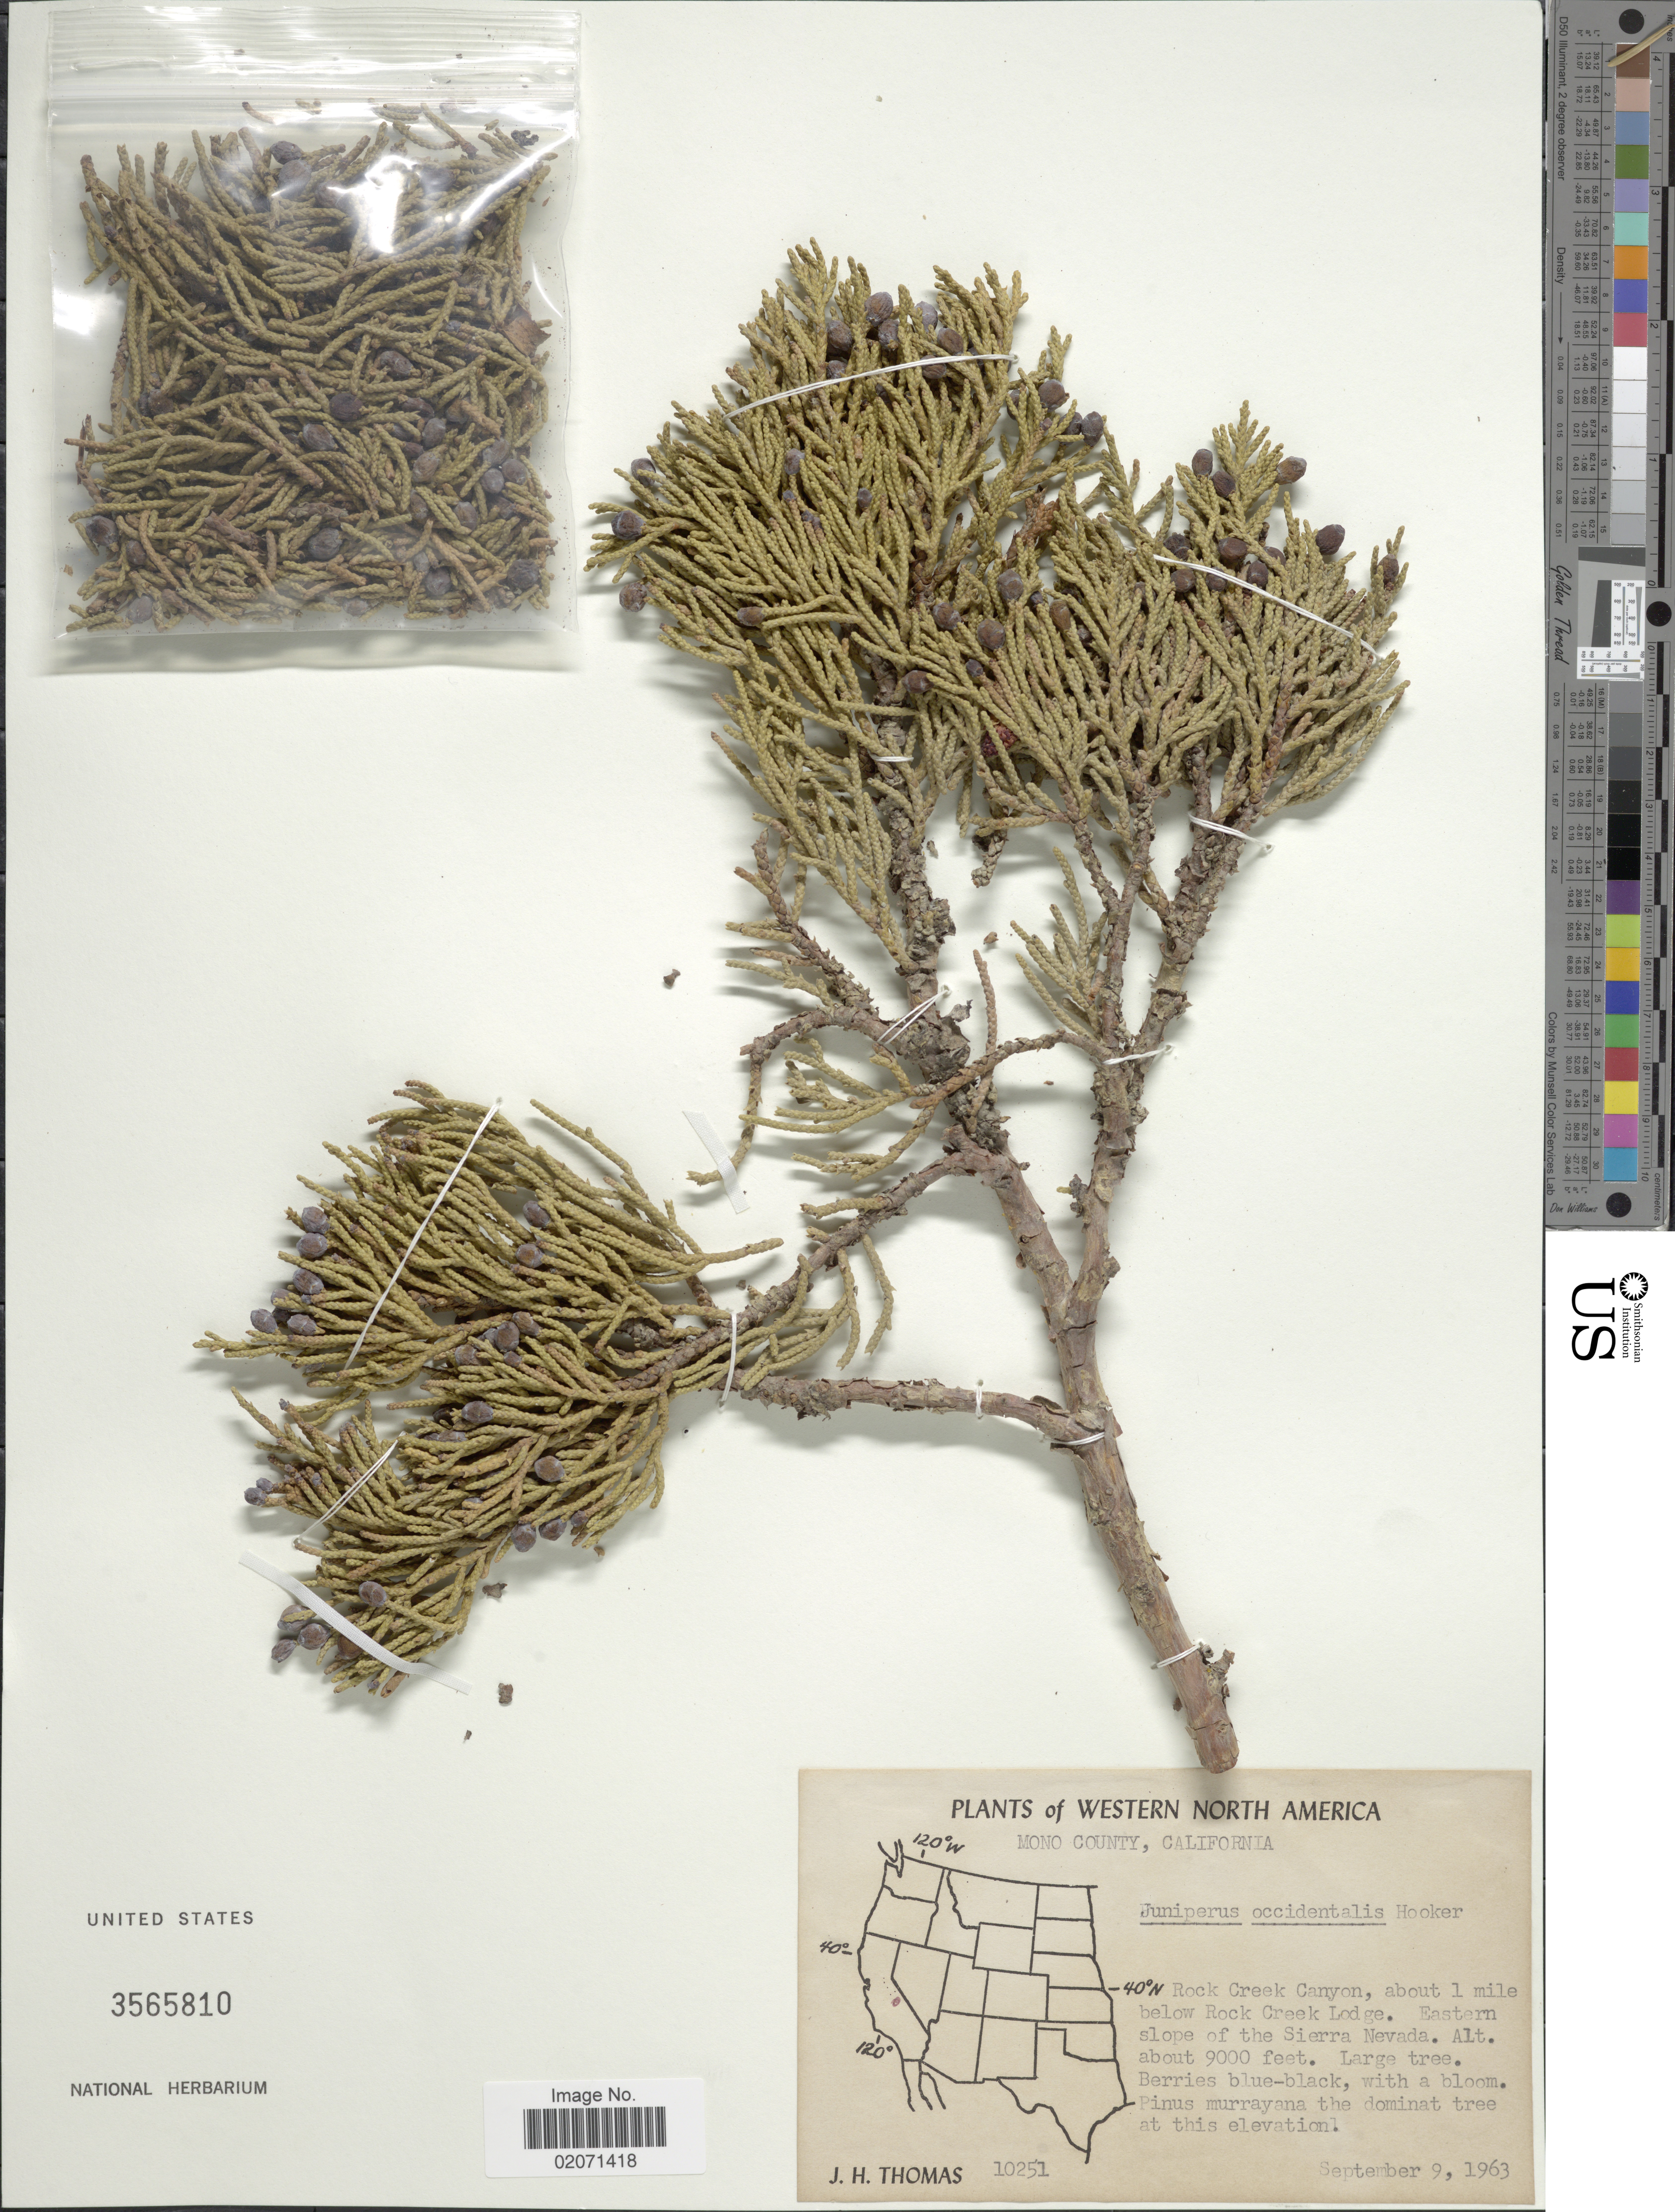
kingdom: Plantae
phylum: Tracheophyta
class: Pinopsida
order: Pinales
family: Cupressaceae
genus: Juniperus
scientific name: Juniperus occidentalis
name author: Hook.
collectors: J. H. Thomas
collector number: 10251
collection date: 1963-09-09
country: United States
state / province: California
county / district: Mono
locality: Western North America. Mono County. Rock Creek Canyon, about 1 mile below Rock Creek Lodge. Eatsern slope of the Sierra Nevada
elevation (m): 2743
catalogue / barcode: US 3565810